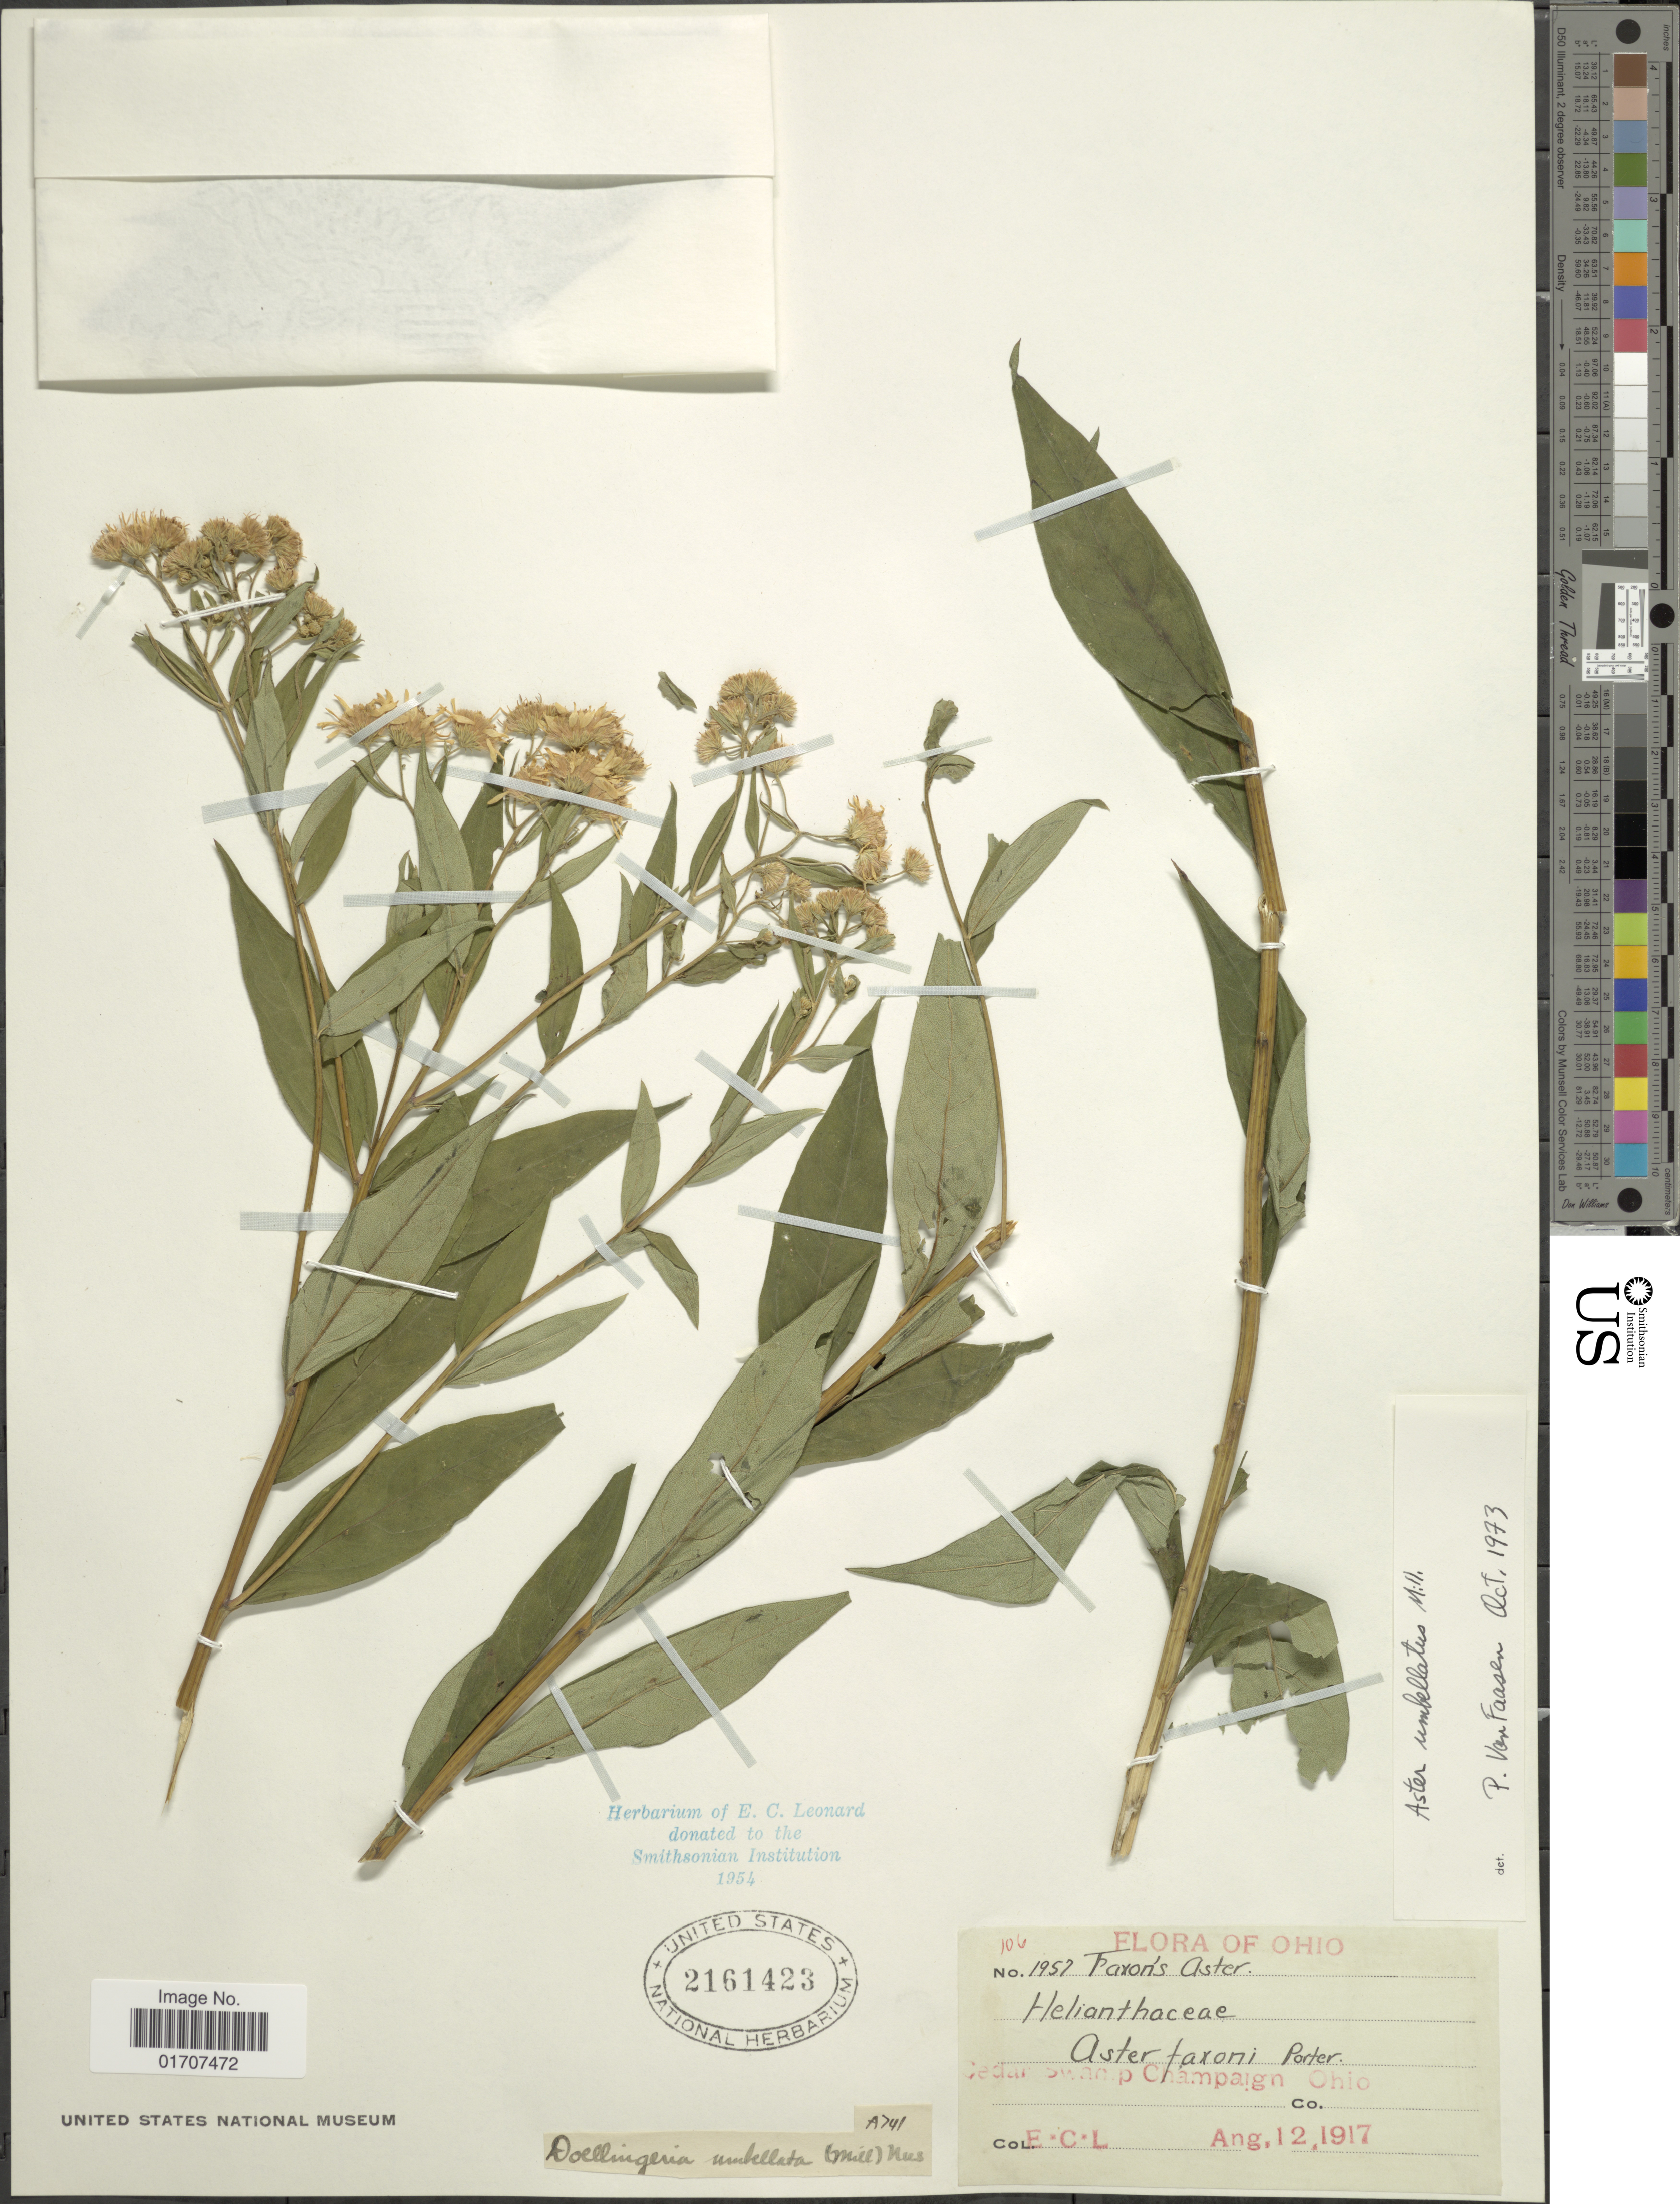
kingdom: Plantae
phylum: Tracheophyta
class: Magnoliopsida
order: Asterales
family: Asteraceae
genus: Doellingeria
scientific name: Doellingeria umbellata var. umbellata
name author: Nees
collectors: E. C. Leonard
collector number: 106/1957?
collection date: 1917-08-12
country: United States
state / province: Ohio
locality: Cedar Swamp, Champaign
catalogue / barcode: US 2161423